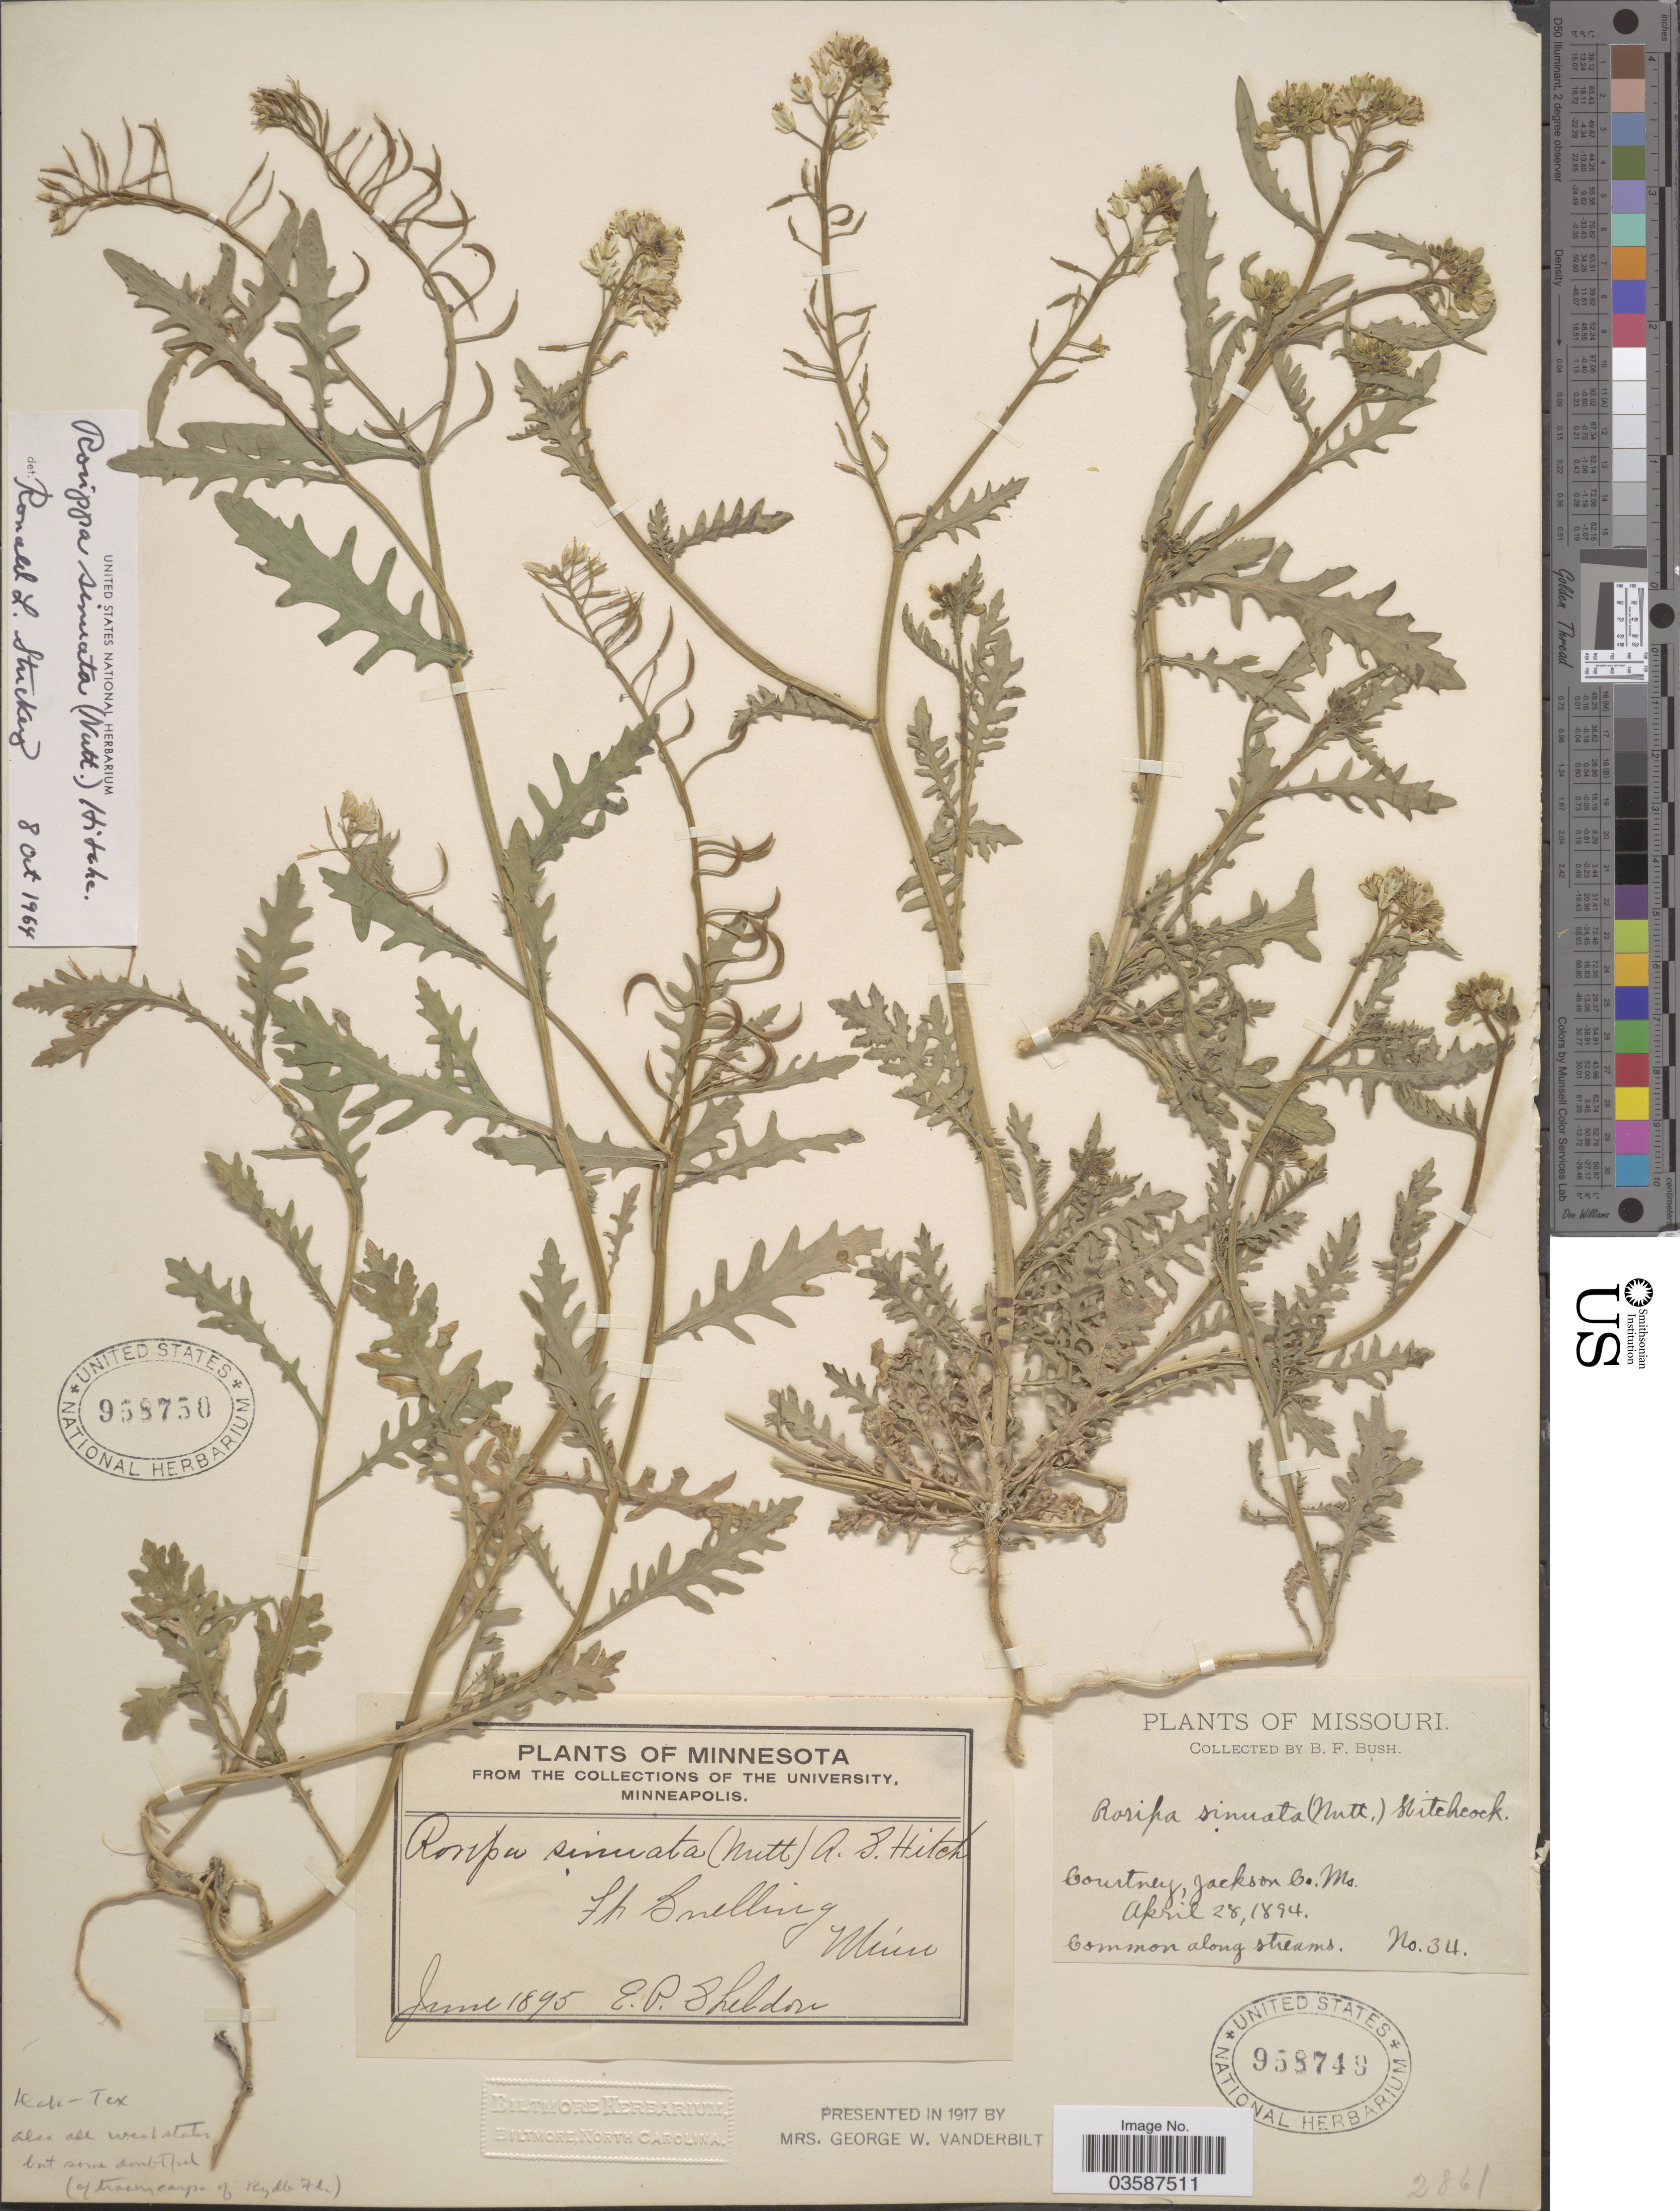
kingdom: Plantae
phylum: Tracheophyta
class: Magnoliopsida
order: Brassicales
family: Brassicaceae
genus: Rorippa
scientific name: Rorippa sinuata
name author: (Nutt.) Hitchc.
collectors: B. F. Bush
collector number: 34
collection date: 1894-04-28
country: United States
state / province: Missouri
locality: Courtney, Jackson Co. Mo. Common along streams.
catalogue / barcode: US 958748-2